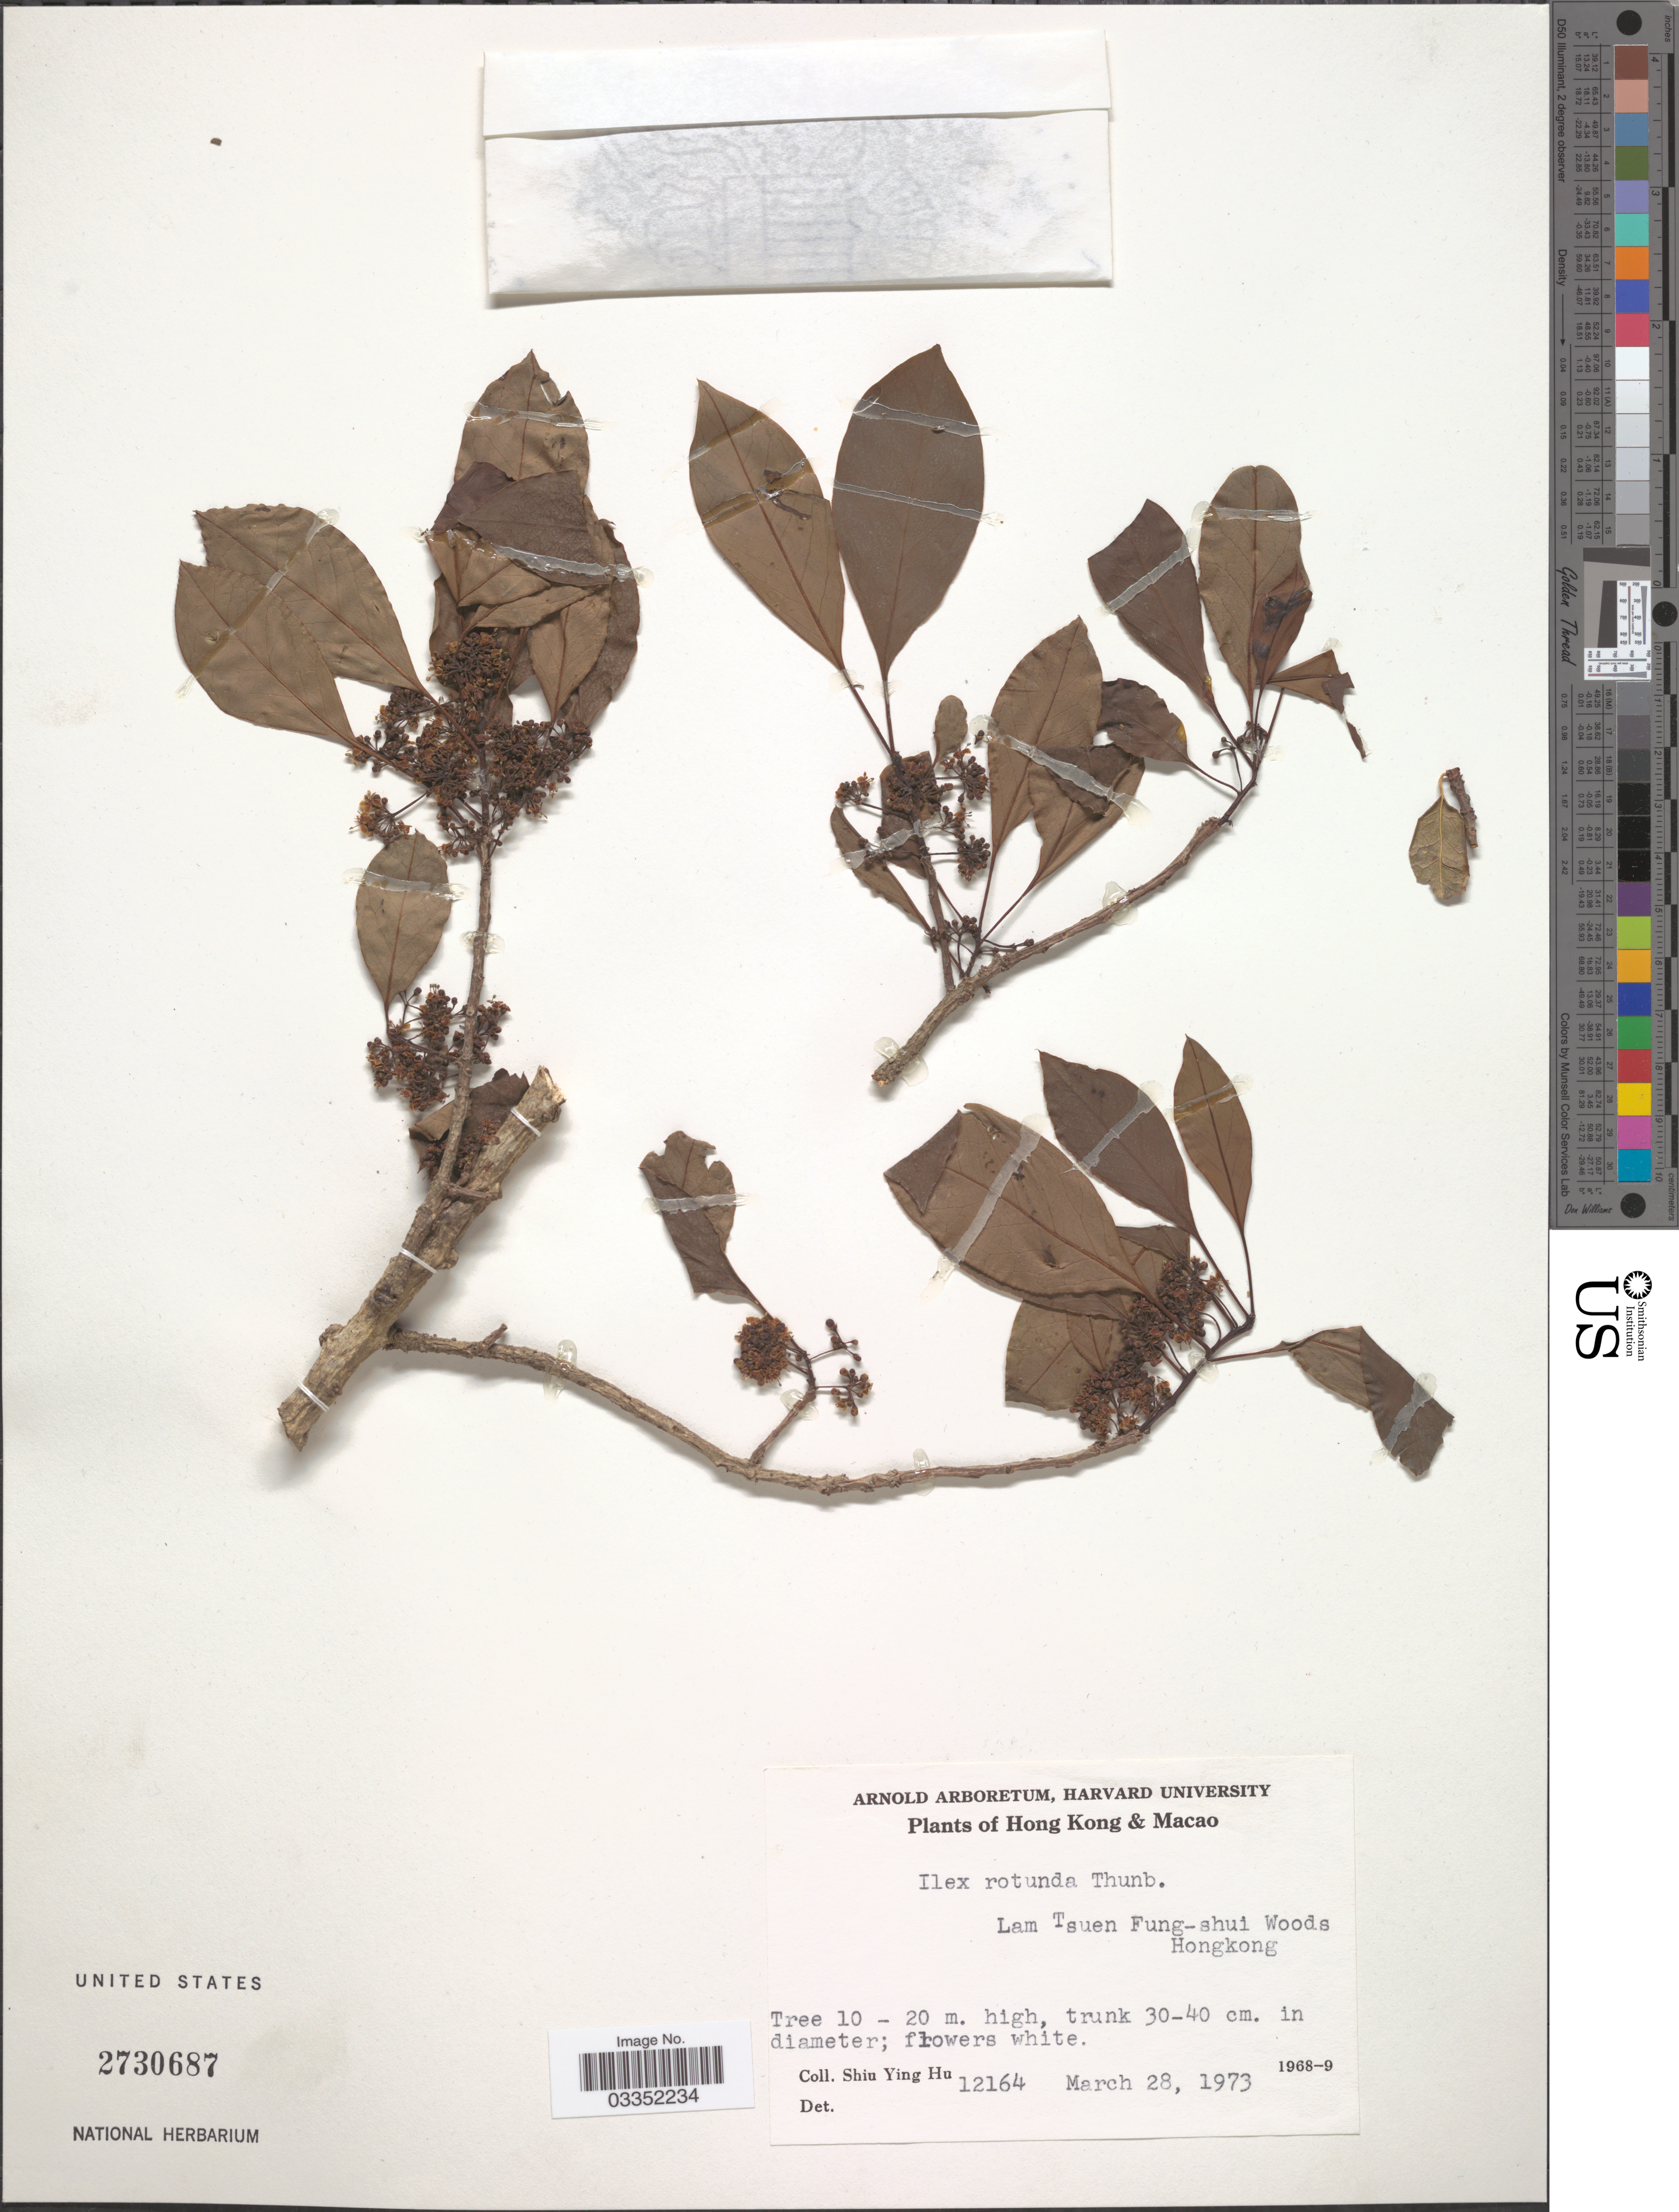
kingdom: Plantae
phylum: Tracheophyta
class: Magnoliopsida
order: Aquifoliales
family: Aquifoliaceae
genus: Ilex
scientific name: Ilex rotunda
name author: Thunb.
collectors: S. Y. Hu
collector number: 12164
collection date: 1973-03-28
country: China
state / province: Hong Kong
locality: Lam Tsuen Fung-shui Woods.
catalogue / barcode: US 2730687